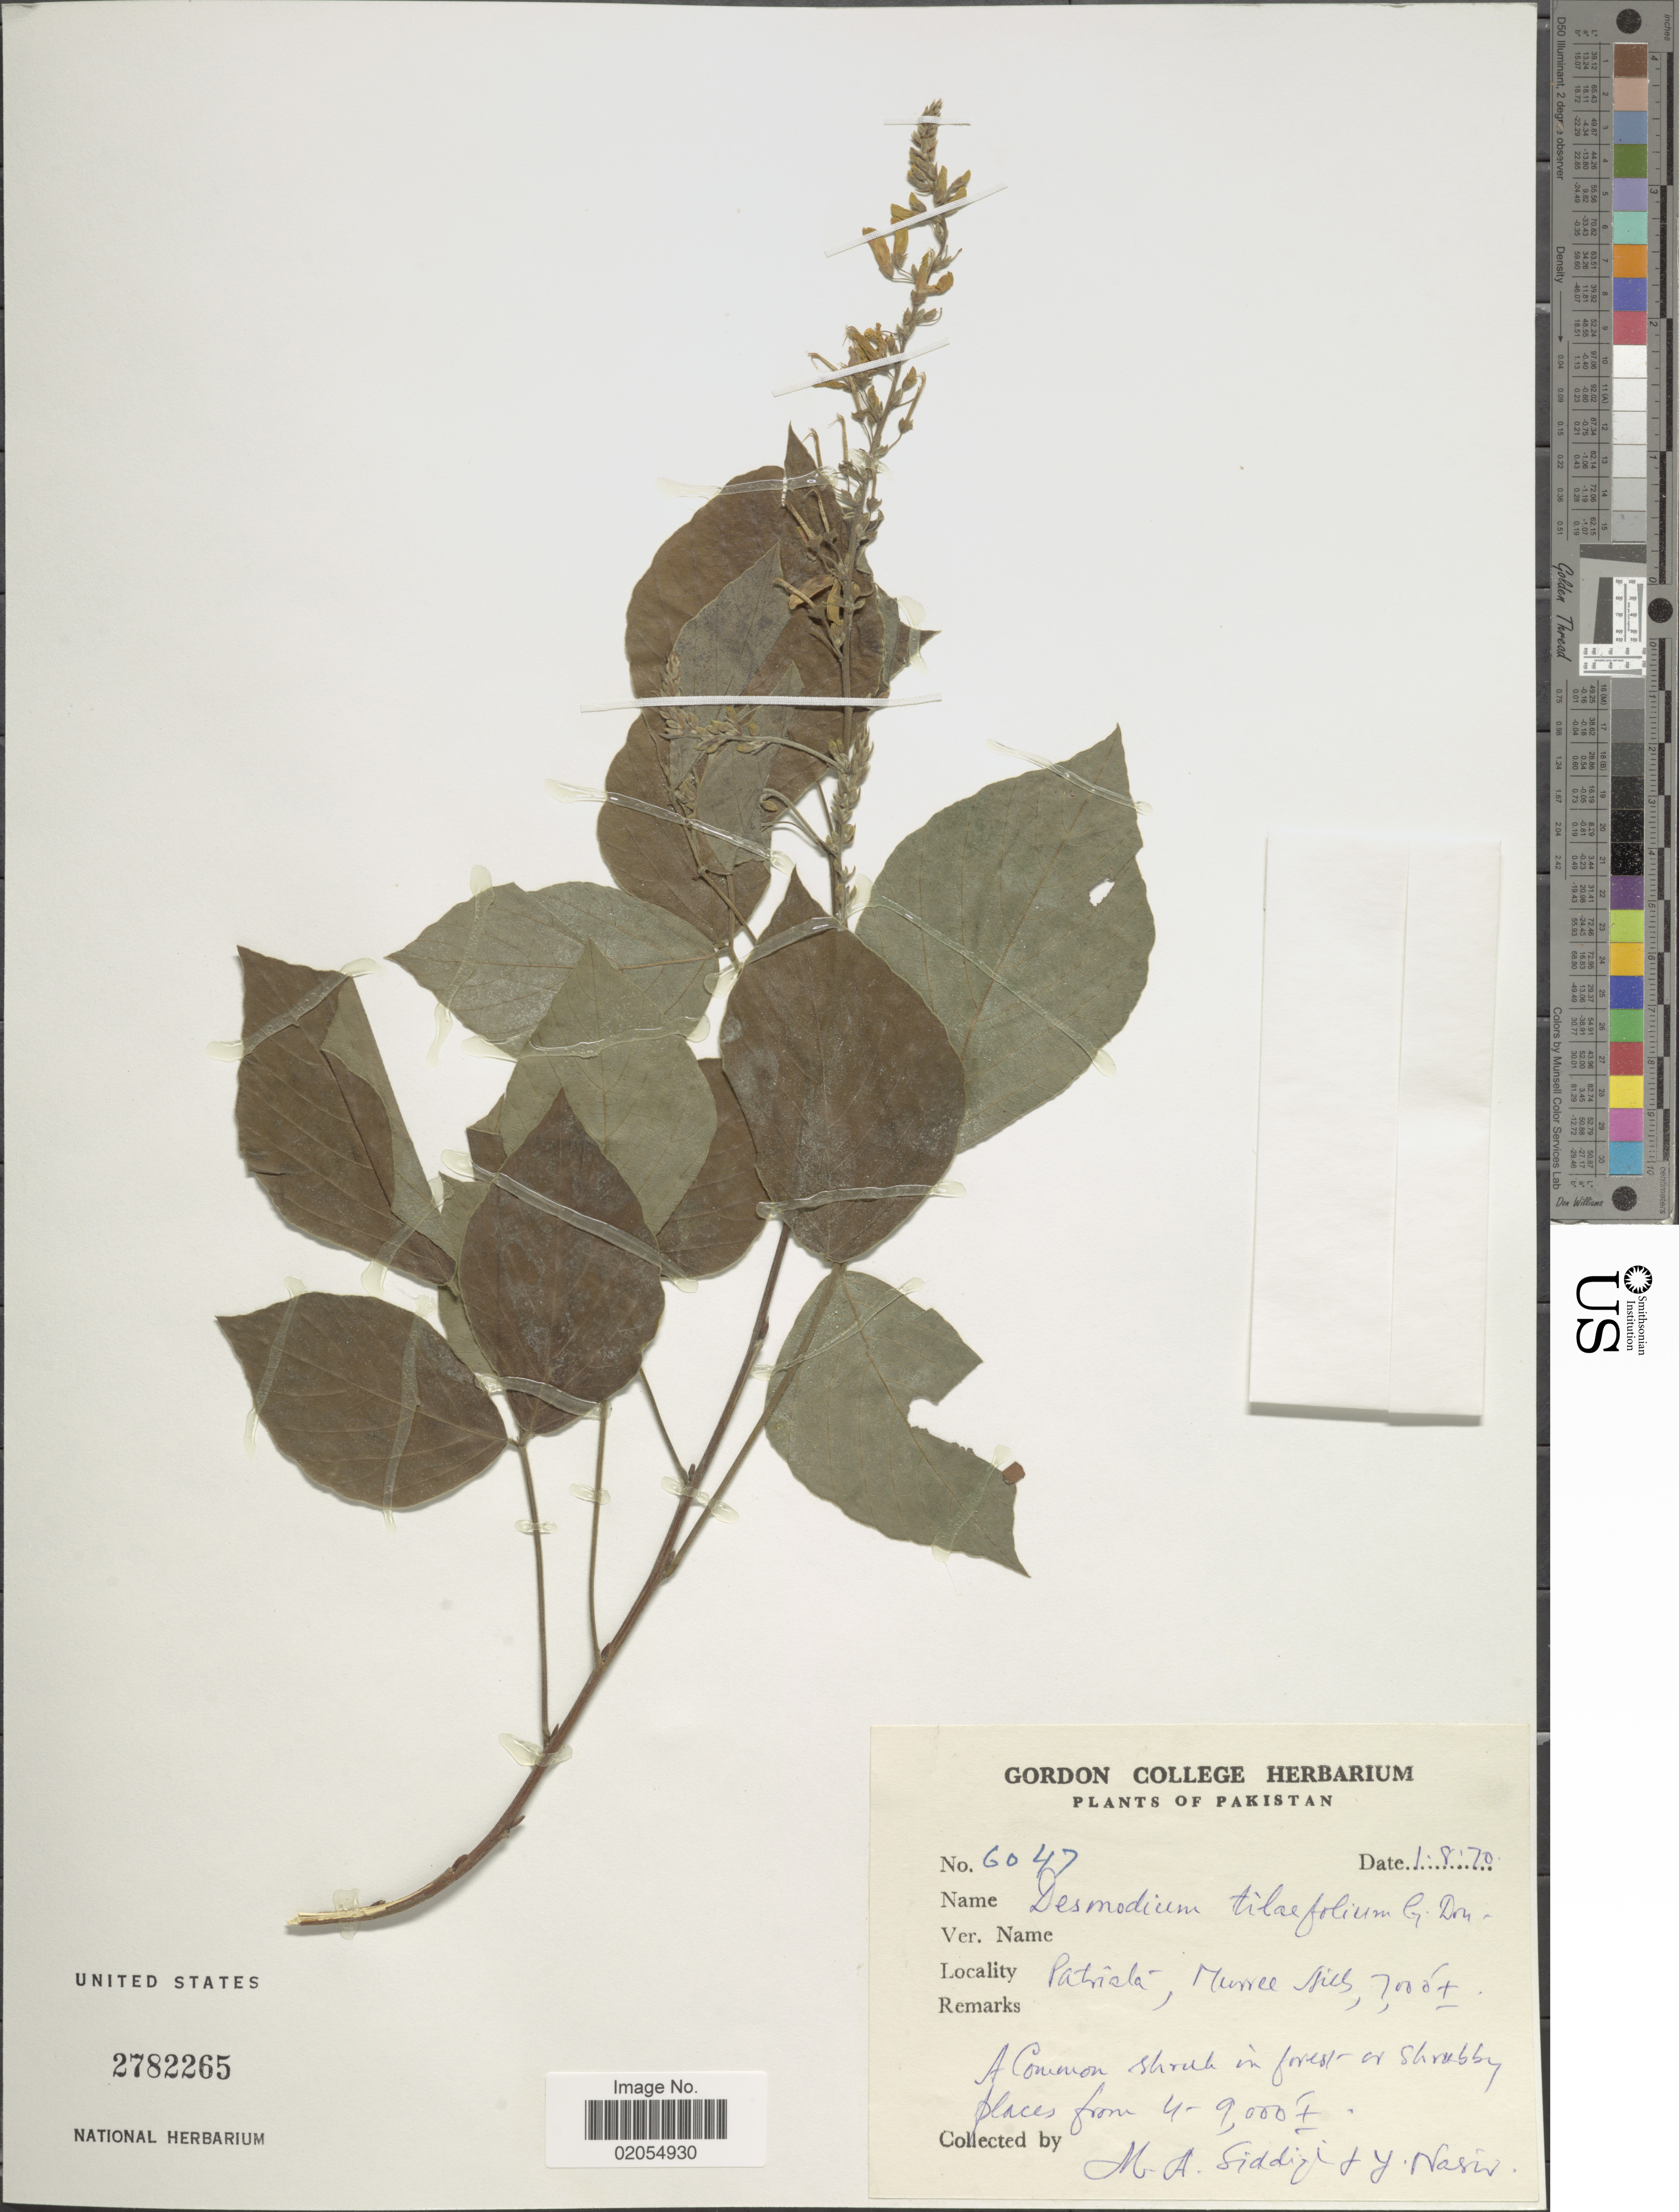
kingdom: Plantae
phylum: Tracheophyta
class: Magnoliopsida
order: Fabales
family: Fabaceae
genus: Sunhangia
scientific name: Sunhangia elegans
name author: (DC.) H. Ohashi & K. Ohashi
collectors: M. Siddiqi & Y. Nasir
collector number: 6047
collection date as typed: Transcribed d/m/y: 1/8/70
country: Pakistan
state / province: Punjab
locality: Patriata, Murree Hill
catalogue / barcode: US 2782265